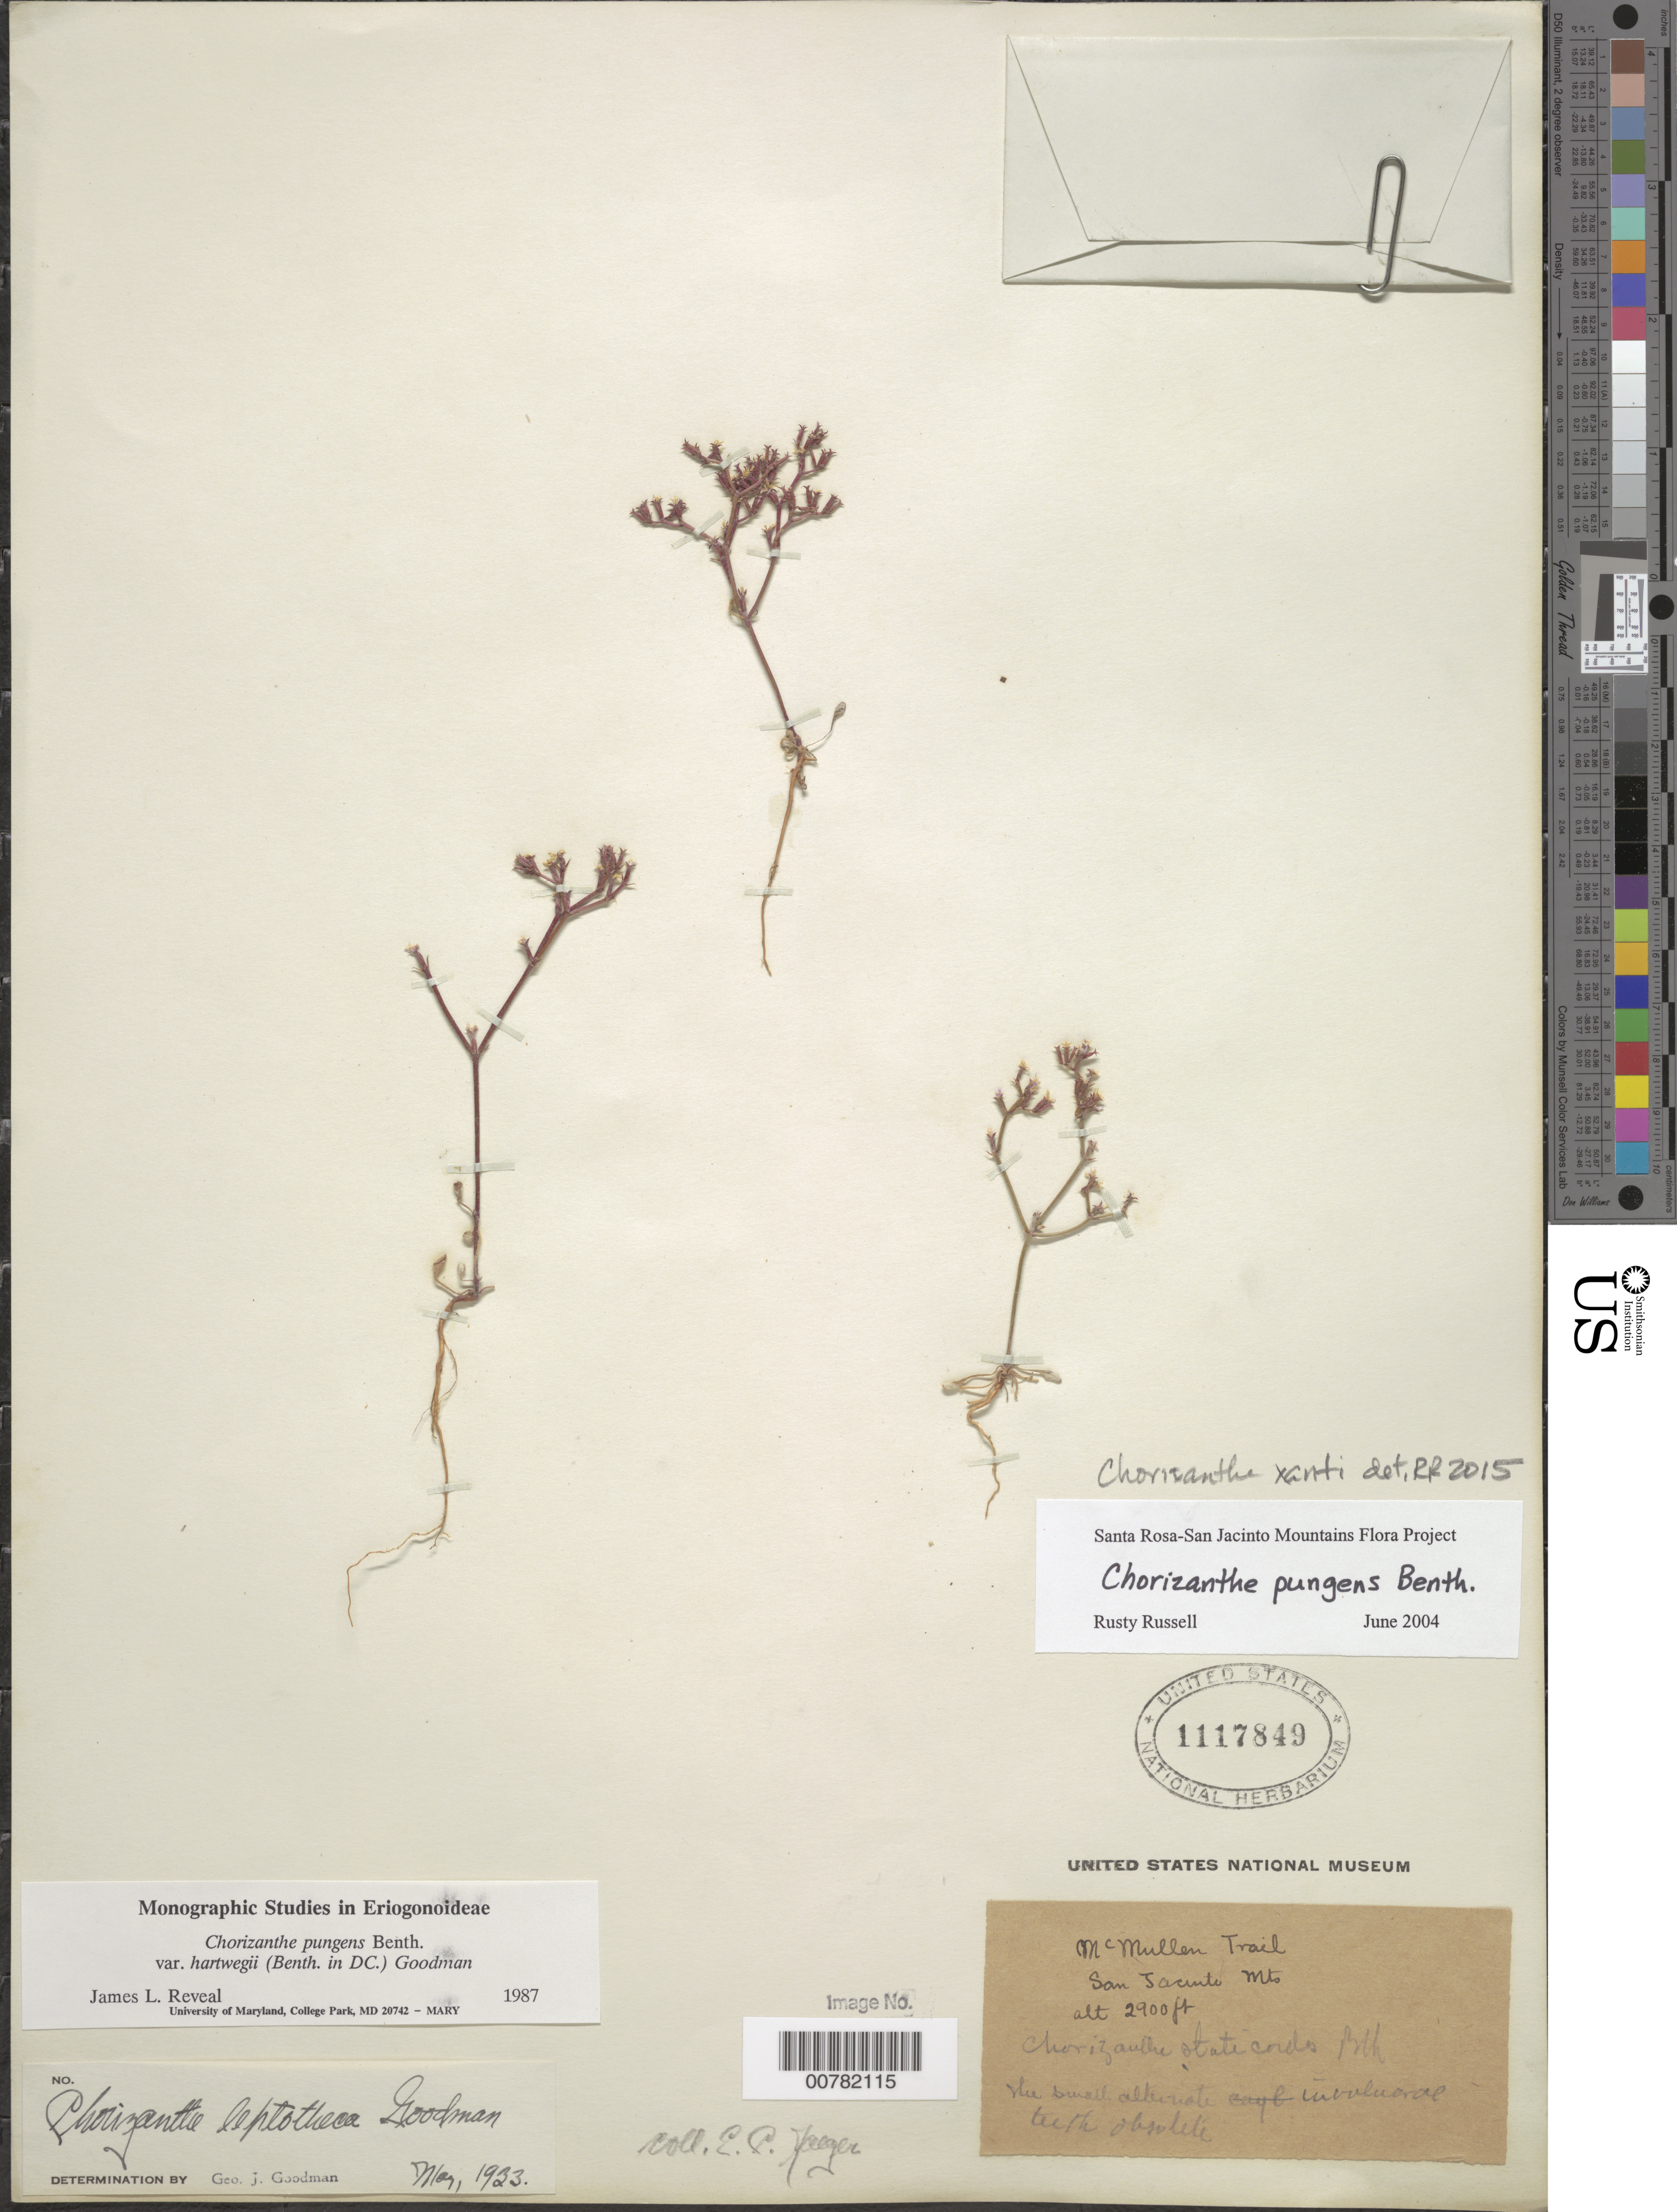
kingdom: Plantae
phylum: Tracheophyta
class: Magnoliopsida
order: Caryophyllales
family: Polygonaceae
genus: Chorizanthe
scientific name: Chorizanthe xanti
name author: S. Watson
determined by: Russell, George F., (UNITED STATES)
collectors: E. Jeager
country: United States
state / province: California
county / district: Riverside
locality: San Jacinto Mts., McMullen Trail.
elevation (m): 884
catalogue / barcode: US 1117849